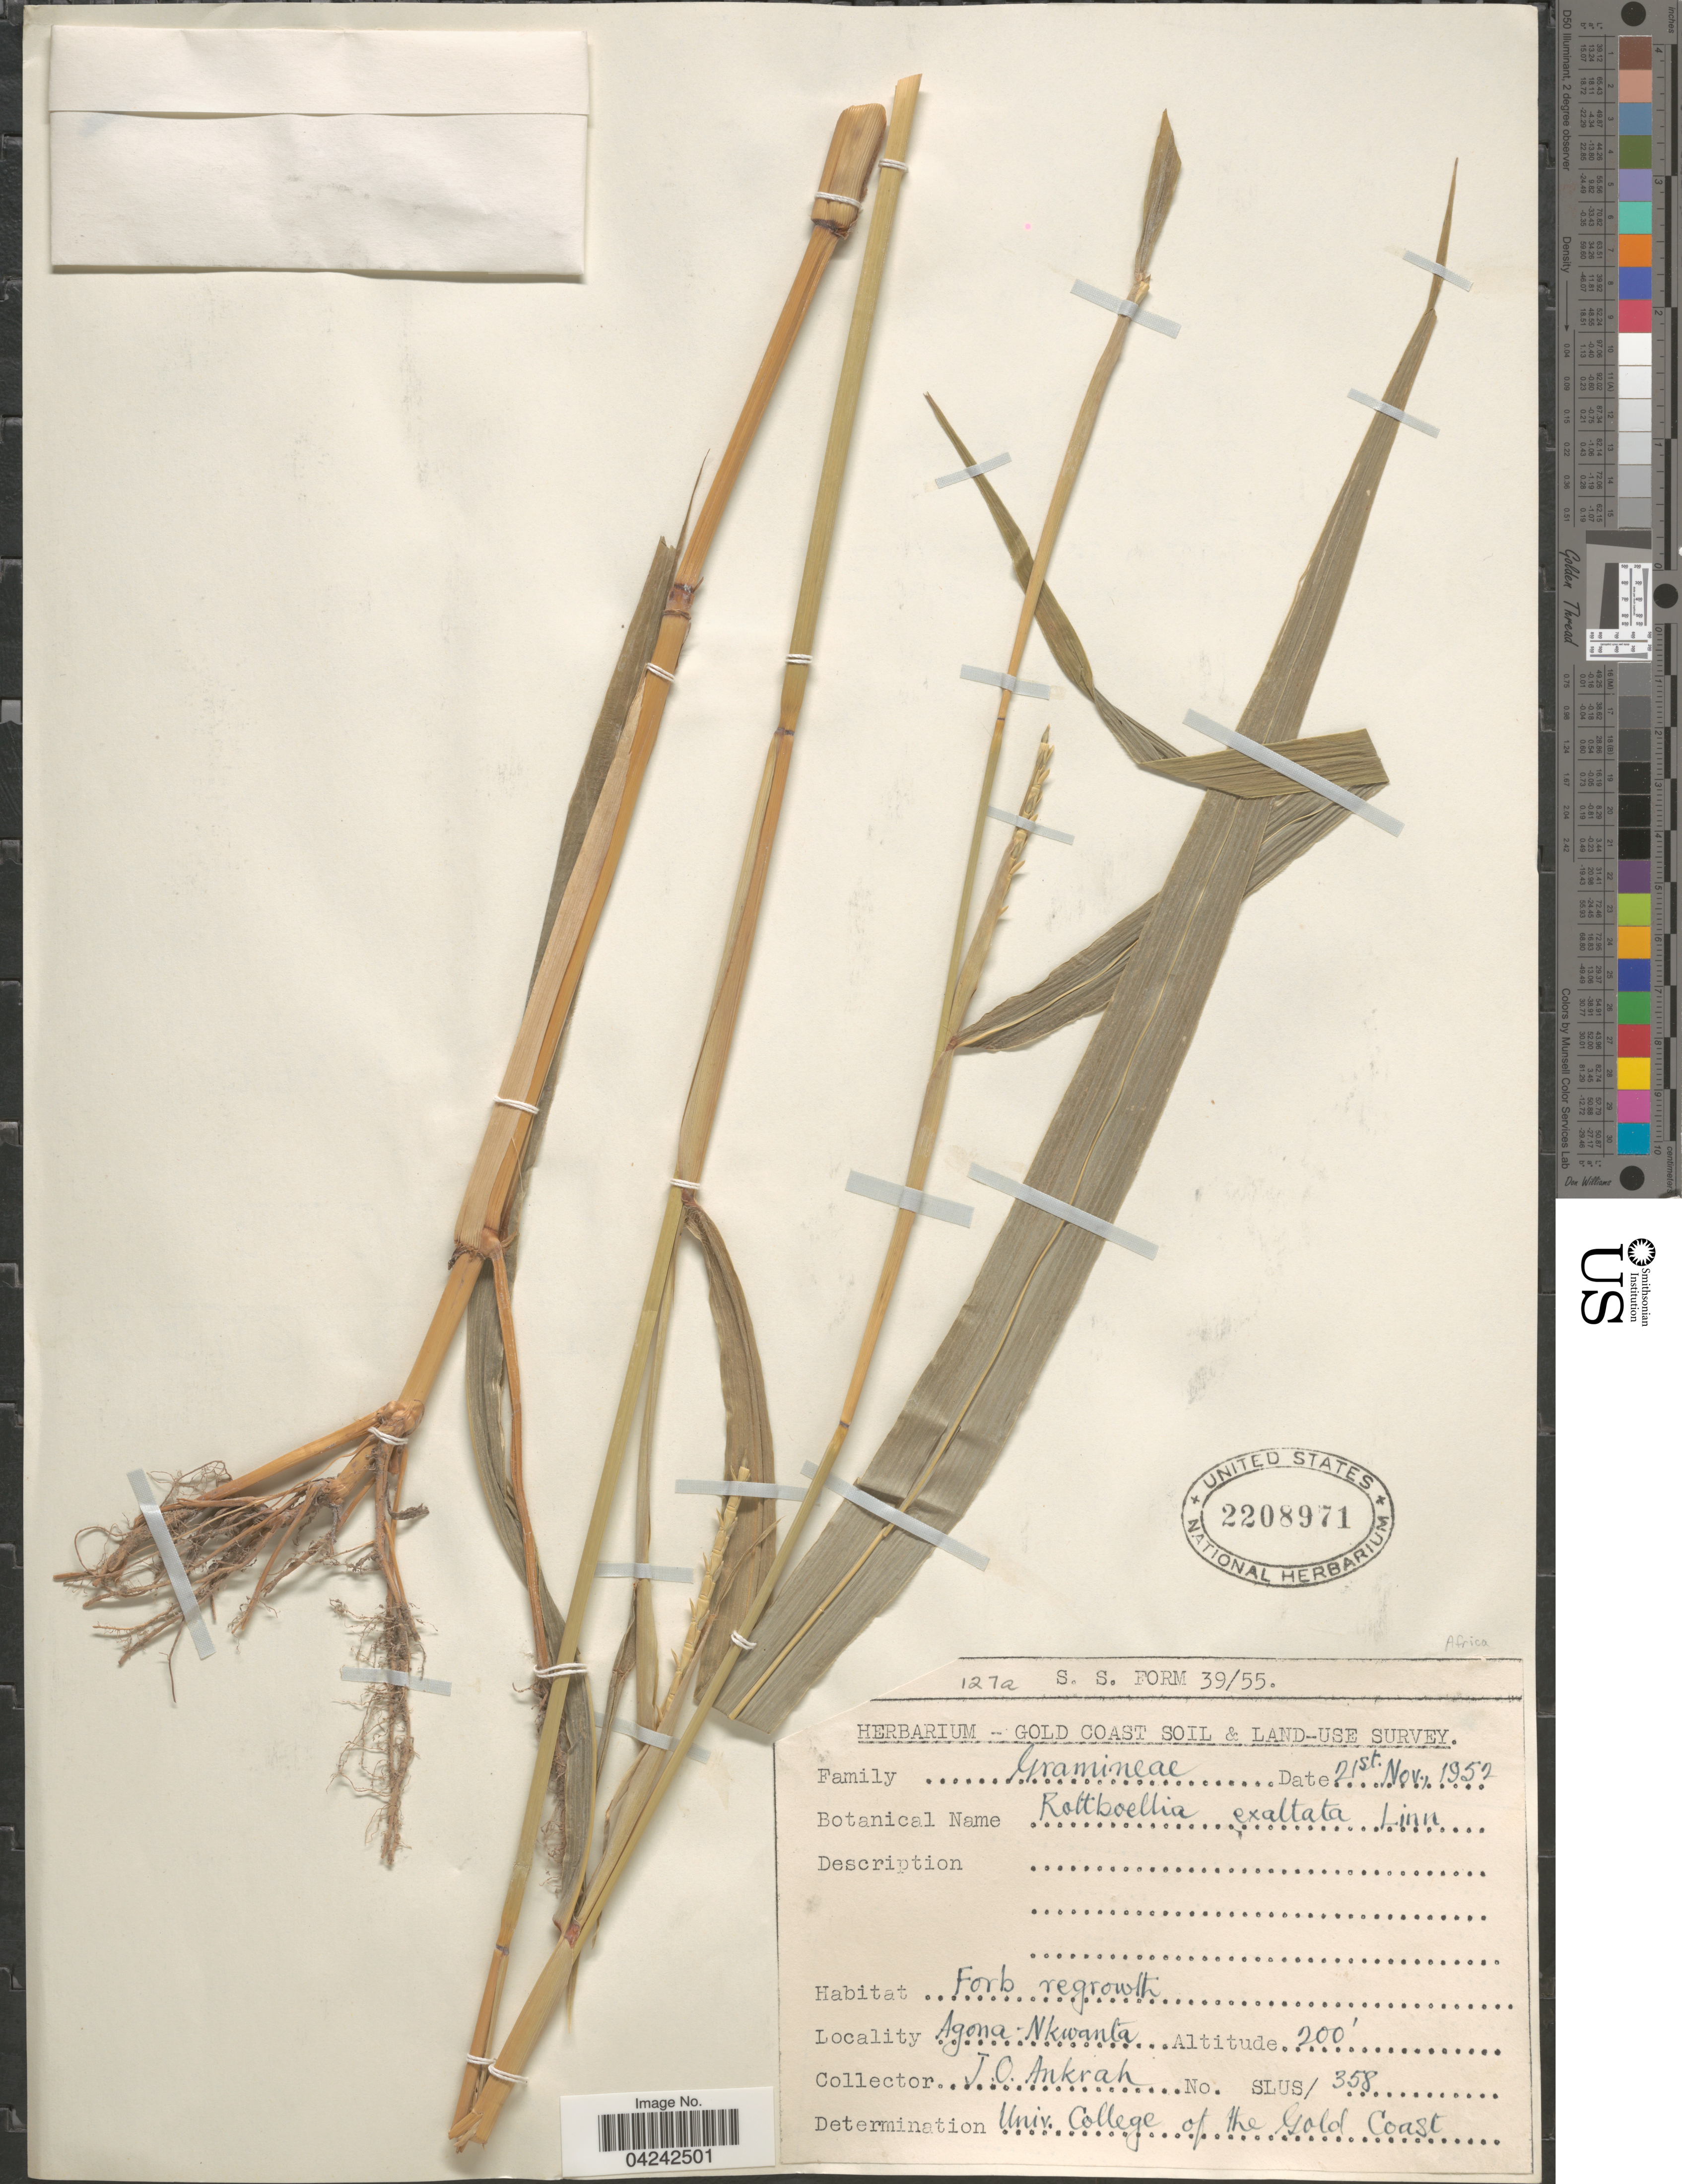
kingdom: Plantae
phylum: Tracheophyta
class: Liliopsida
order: Poales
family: Poaceae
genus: Rottboellia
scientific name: Rottboellia cochinchinensis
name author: (Lour.) Clayton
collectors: J. Ankrah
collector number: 358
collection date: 1952-11-21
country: Ghana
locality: Gold Coast Soil & Land-Use Survey. Agona-Nkwanta.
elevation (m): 61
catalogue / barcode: US 2208971